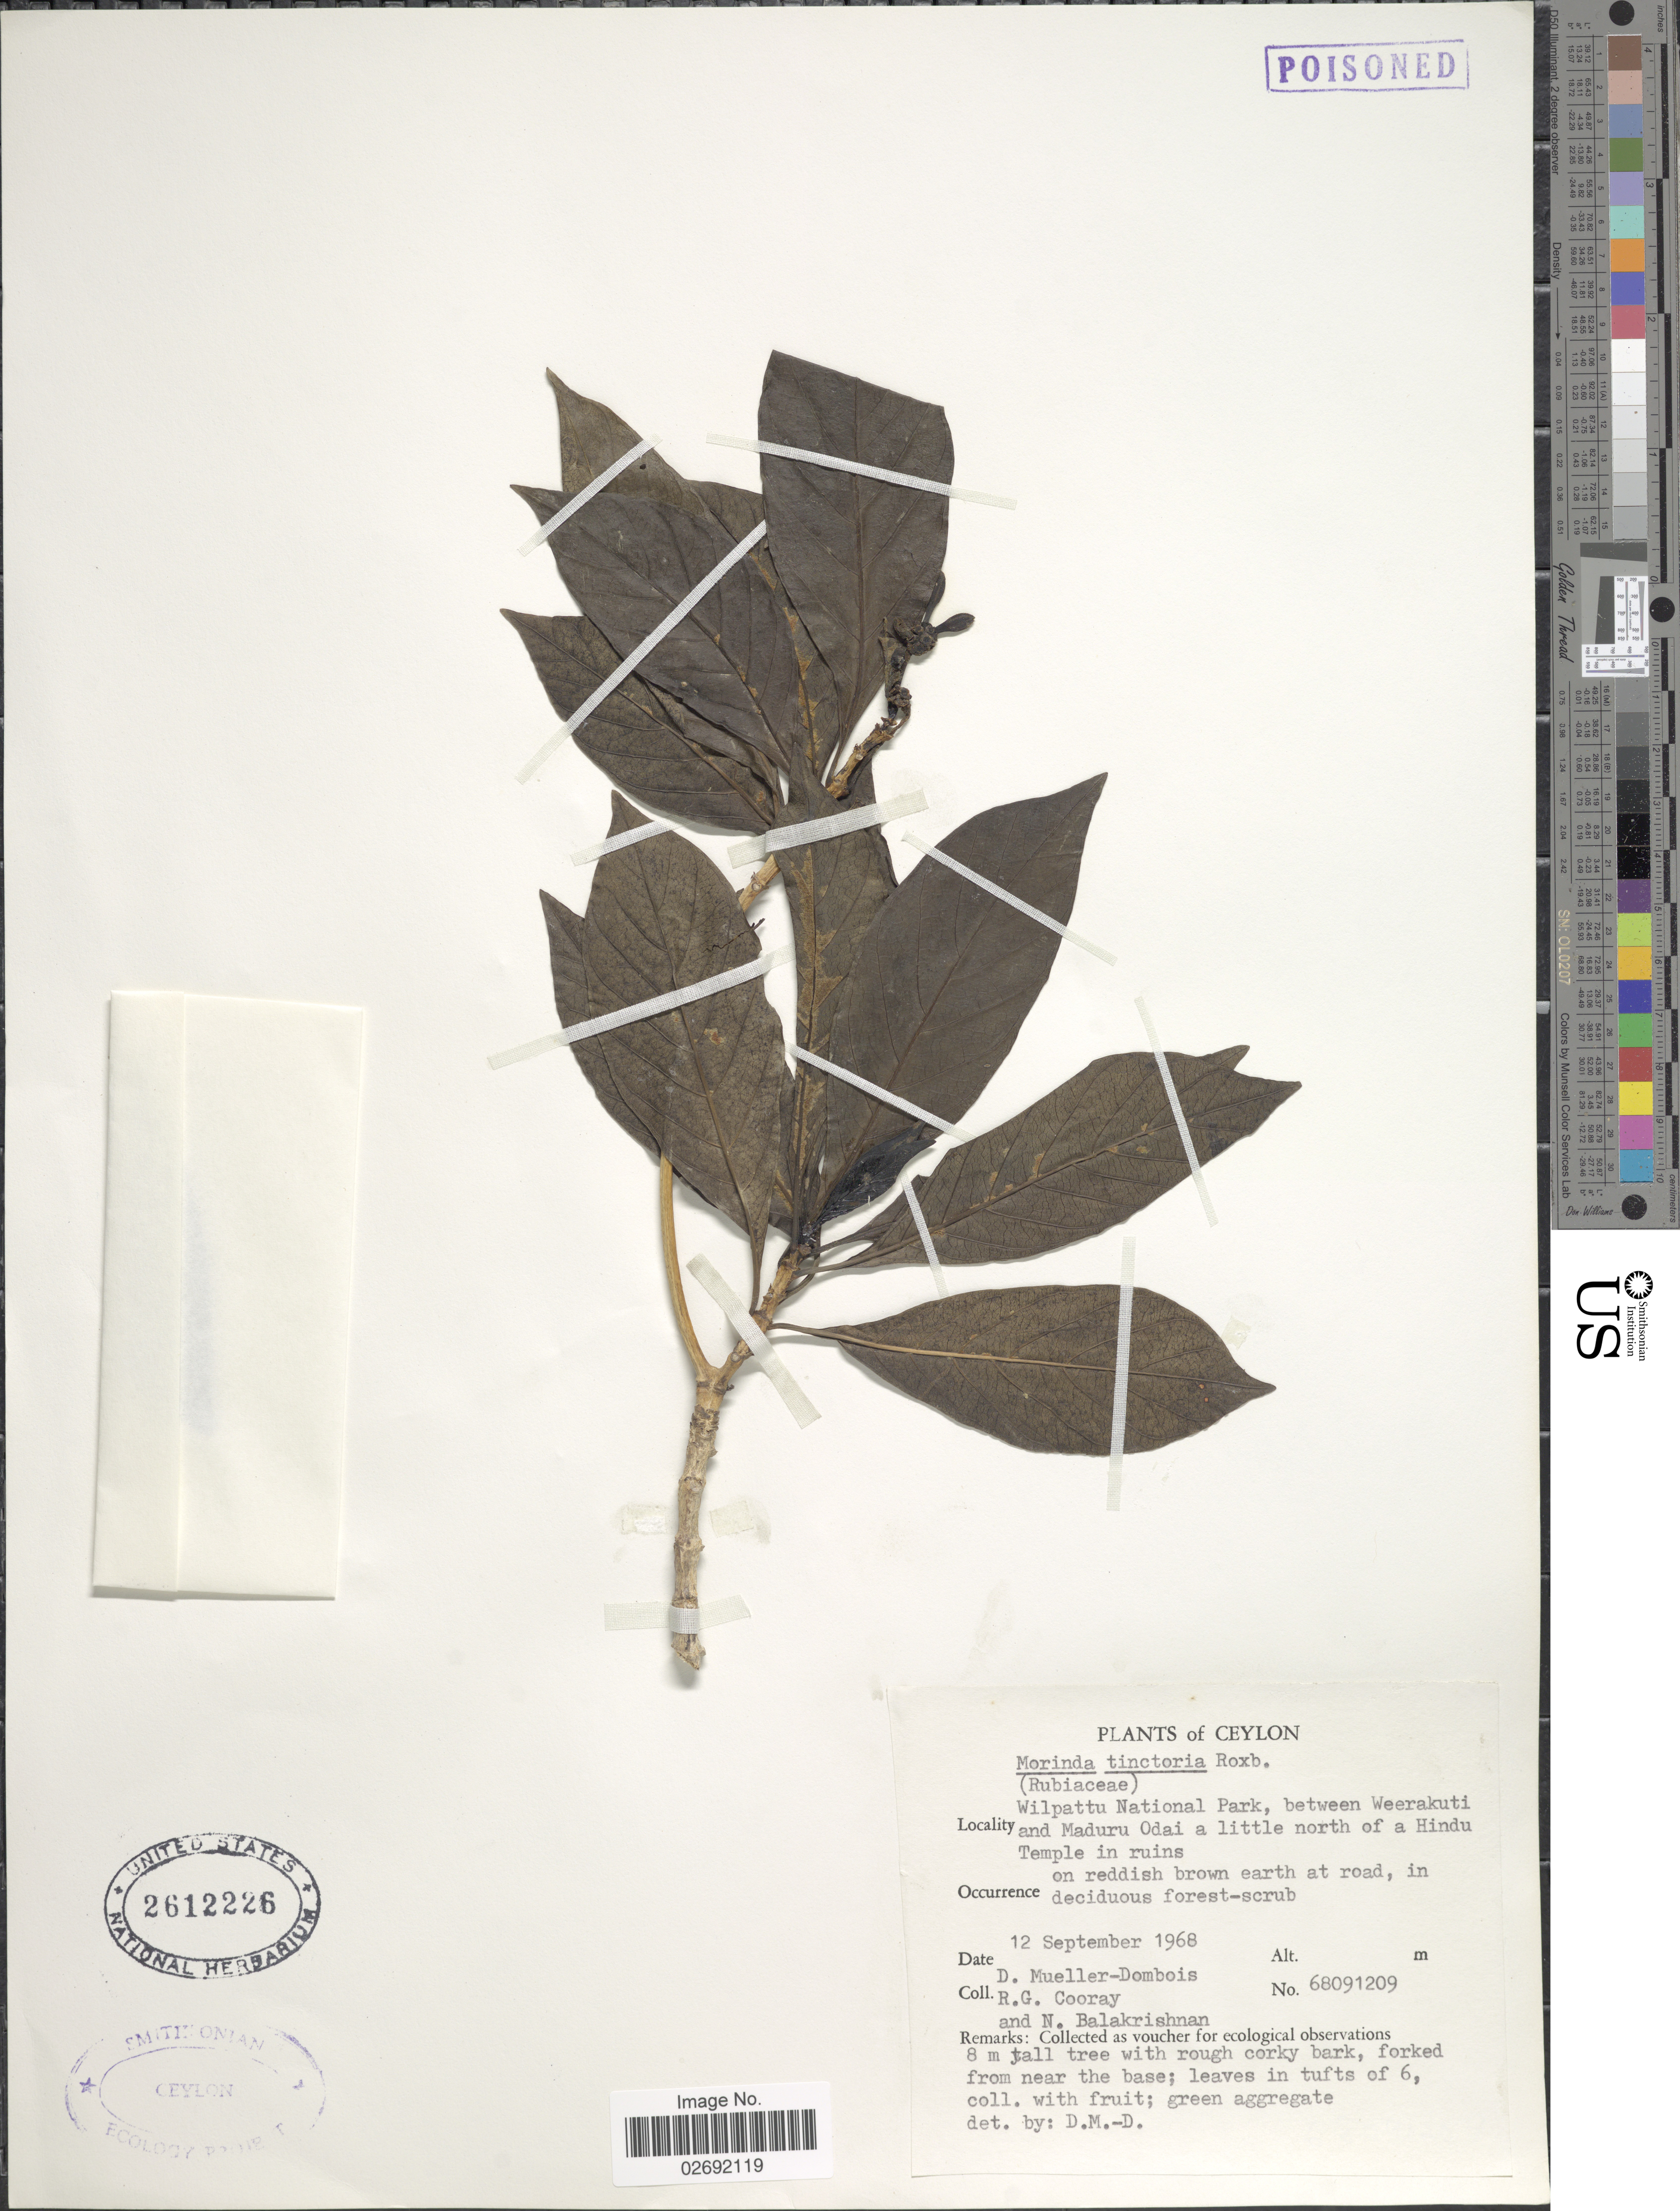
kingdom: Plantae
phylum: Tracheophyta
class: Magnoliopsida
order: Gentianales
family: Rubiaceae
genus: Morinda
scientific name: Morinda coreia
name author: Buch.-Ham.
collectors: D. Mueller-Dombois, R. Cooray & N. Balakrishnan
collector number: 68091209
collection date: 1968-09-12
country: Sri Lanka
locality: Ceylon, Wilpattu National Park, between Weerakuti and Maduru Odai a little north of a Hindu Temple, in ruins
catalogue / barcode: US 2612226